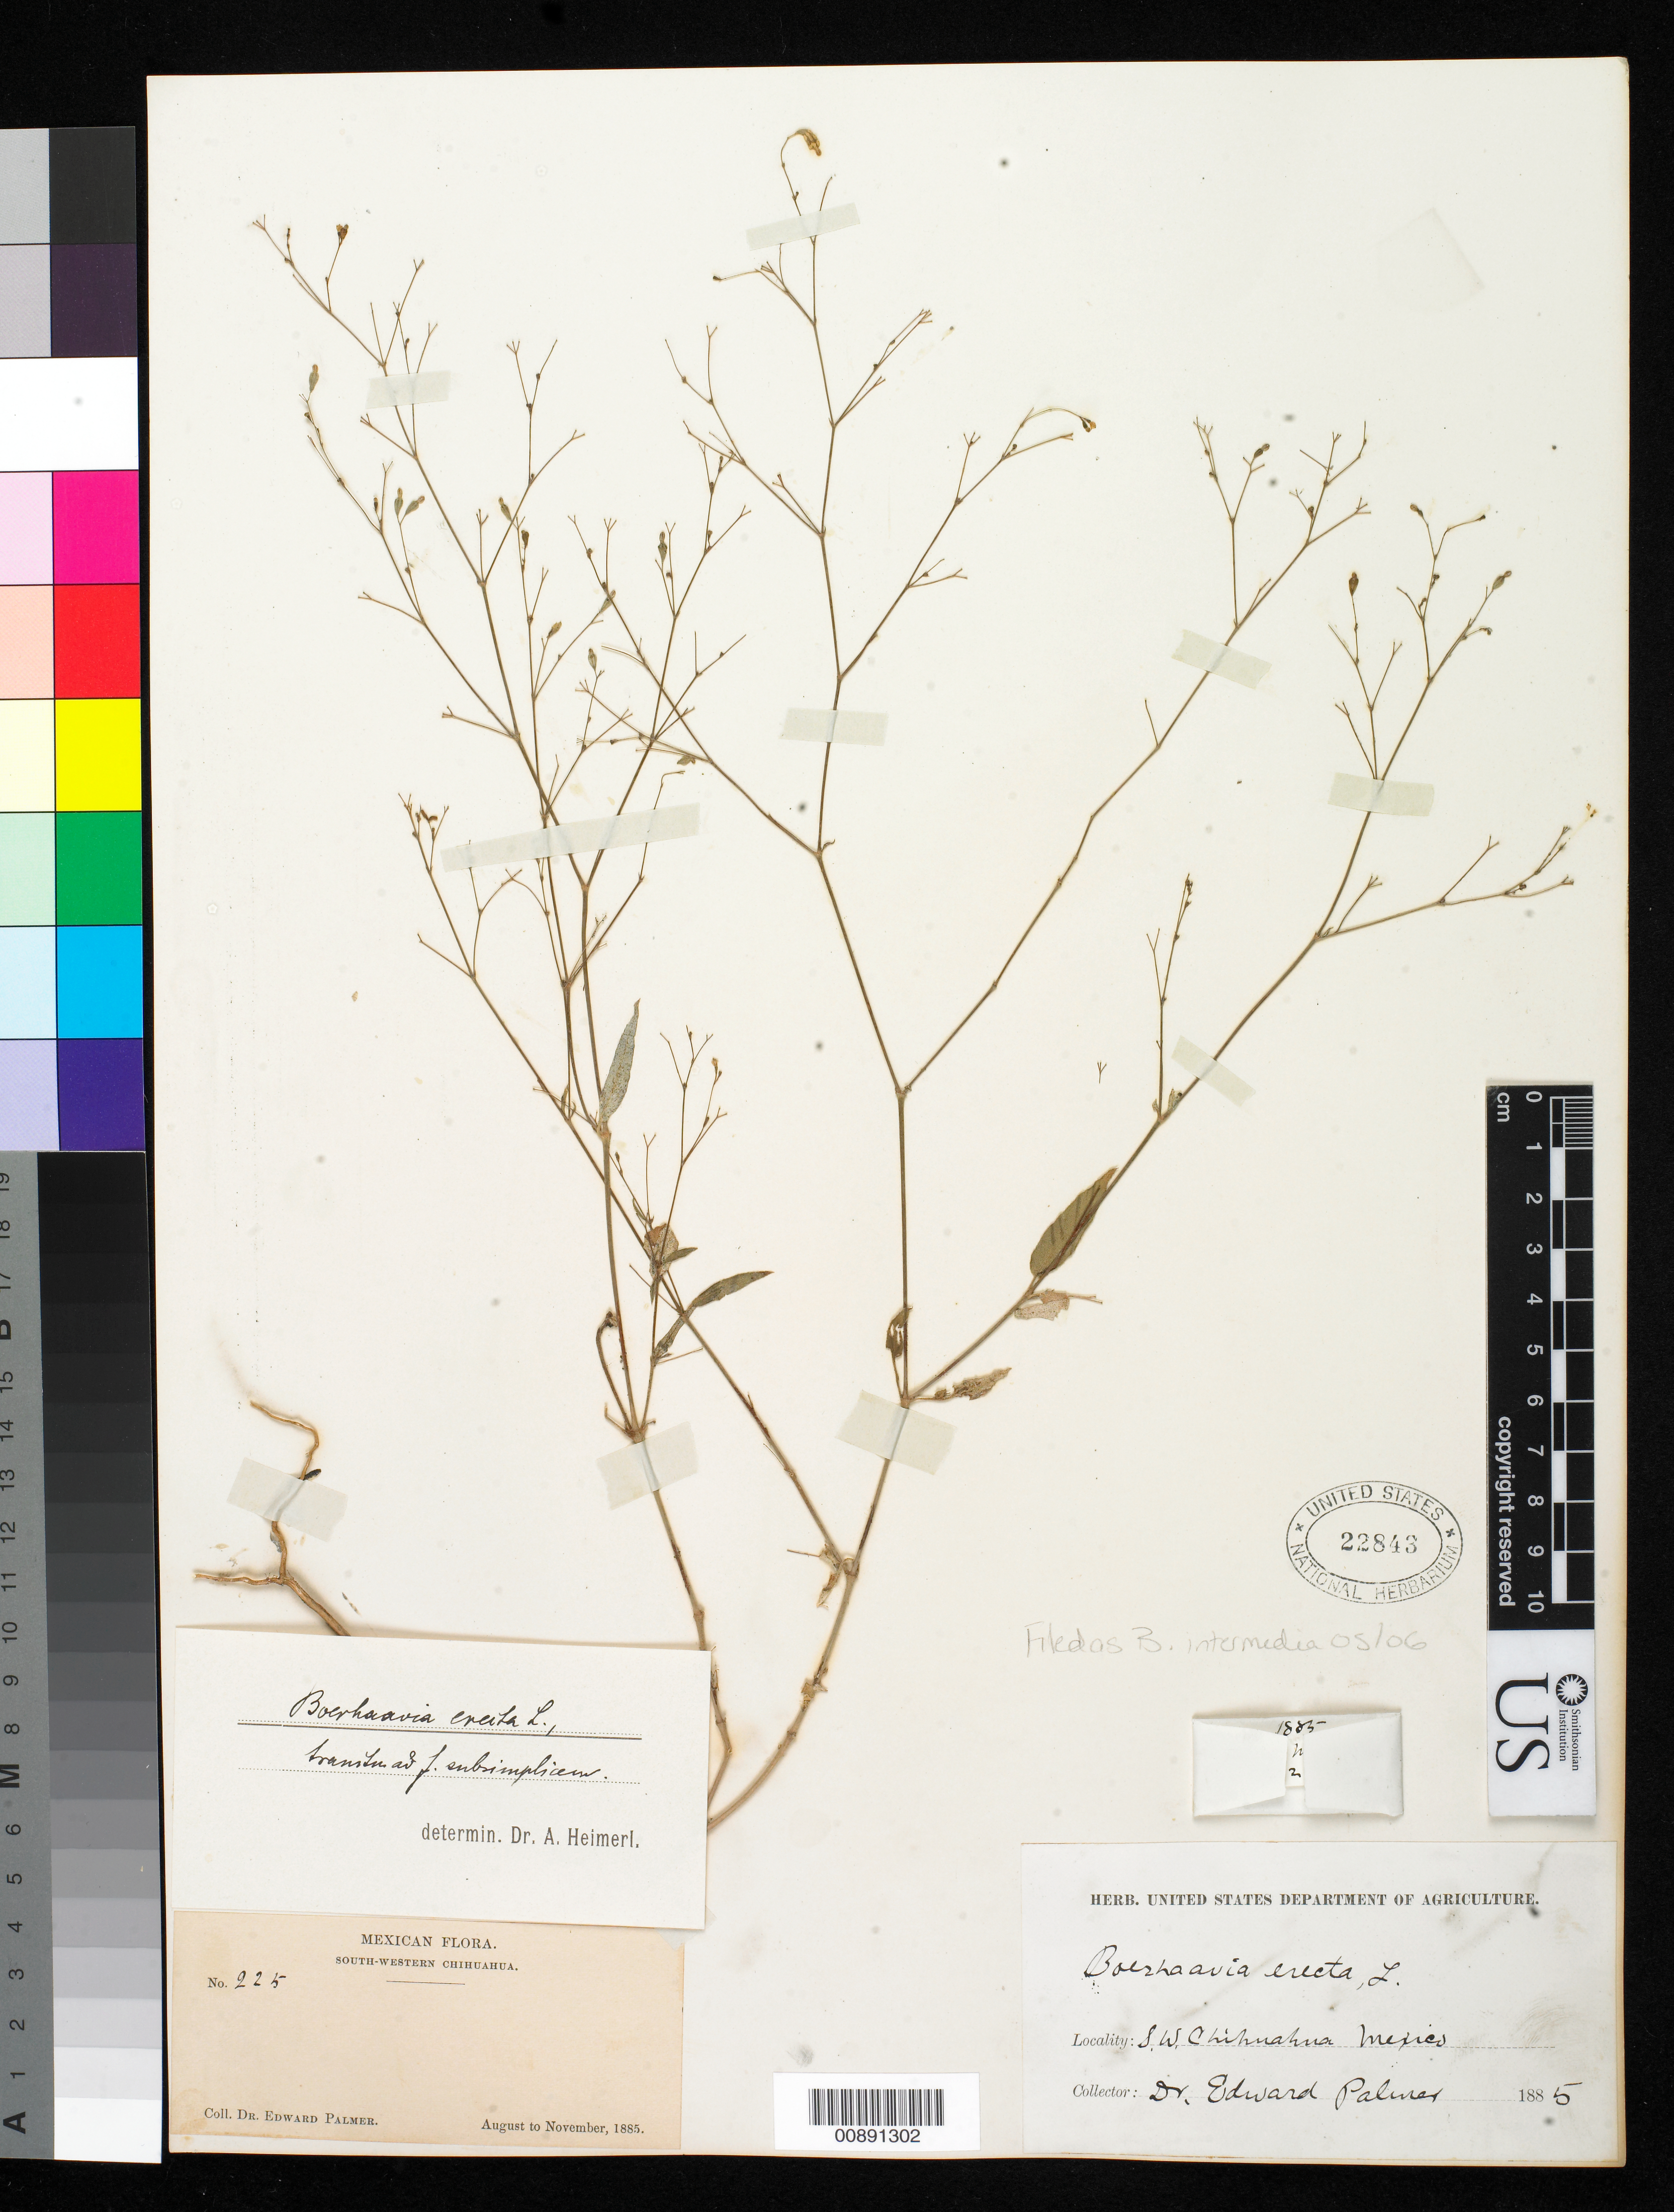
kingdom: Plantae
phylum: Tracheophyta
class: Magnoliopsida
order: Caryophyllales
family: Nyctaginaceae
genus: Boerhavia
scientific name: Boerhavia intermedia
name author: M.E. Jones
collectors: E. Palmer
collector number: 225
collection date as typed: Aug 1885 to -- Nov 1885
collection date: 1885-08/1885-11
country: Mexico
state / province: Chihuahua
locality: South-Western Chihuahua.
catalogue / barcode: US 22843